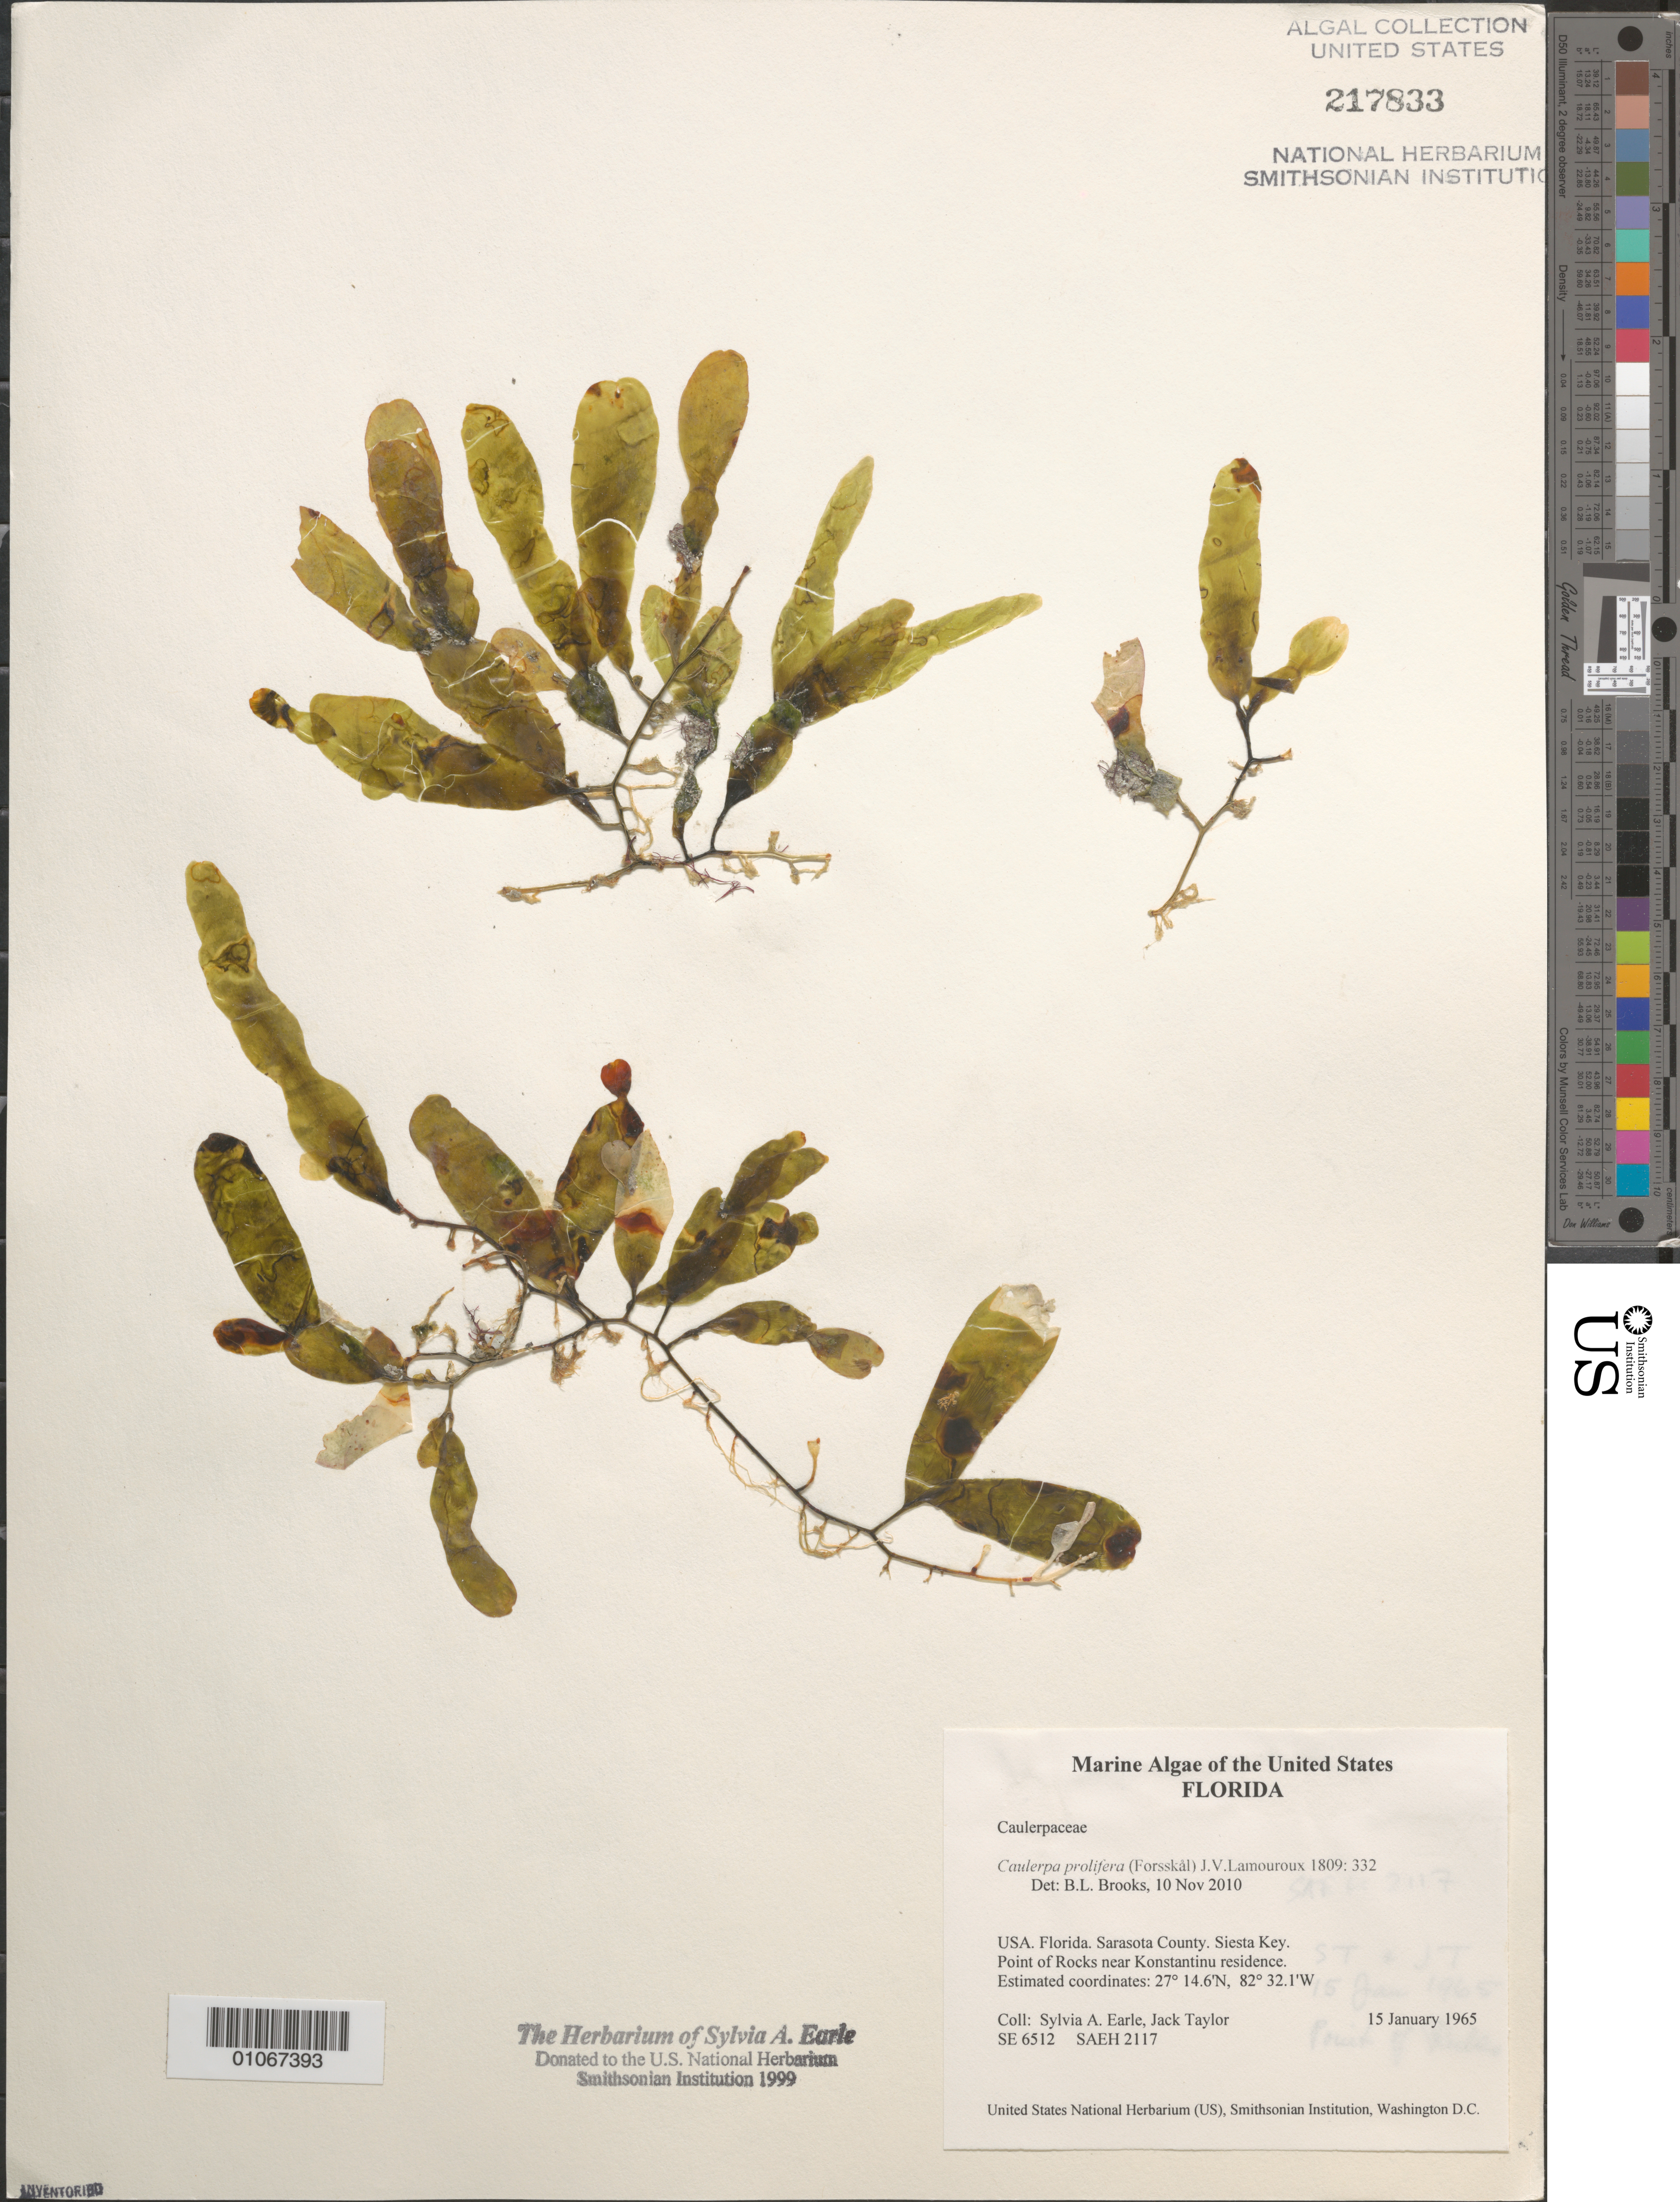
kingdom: Plantae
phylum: Chlorophyta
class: Ulvophyceae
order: Bryopsidales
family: Caulerpaceae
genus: Caulerpa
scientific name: Caulerpa prolifera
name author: (Forssk.) J.V.Lamouroux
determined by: Brooks, B. L., (BOT), Smithsonian Institution - National Museum of Natural History (UNITED STATES)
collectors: S. A. Earle & J. L. Taylor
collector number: SE 6512 & SAEH 2117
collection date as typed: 15 Jan 1965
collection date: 1965-01-15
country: United States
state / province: Florida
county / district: Sarasota County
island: Siesta Key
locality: Point of Rocks near Konstantinu residence, Sarasota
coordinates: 27 14.6'N, 82 32.1'W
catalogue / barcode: US 217833